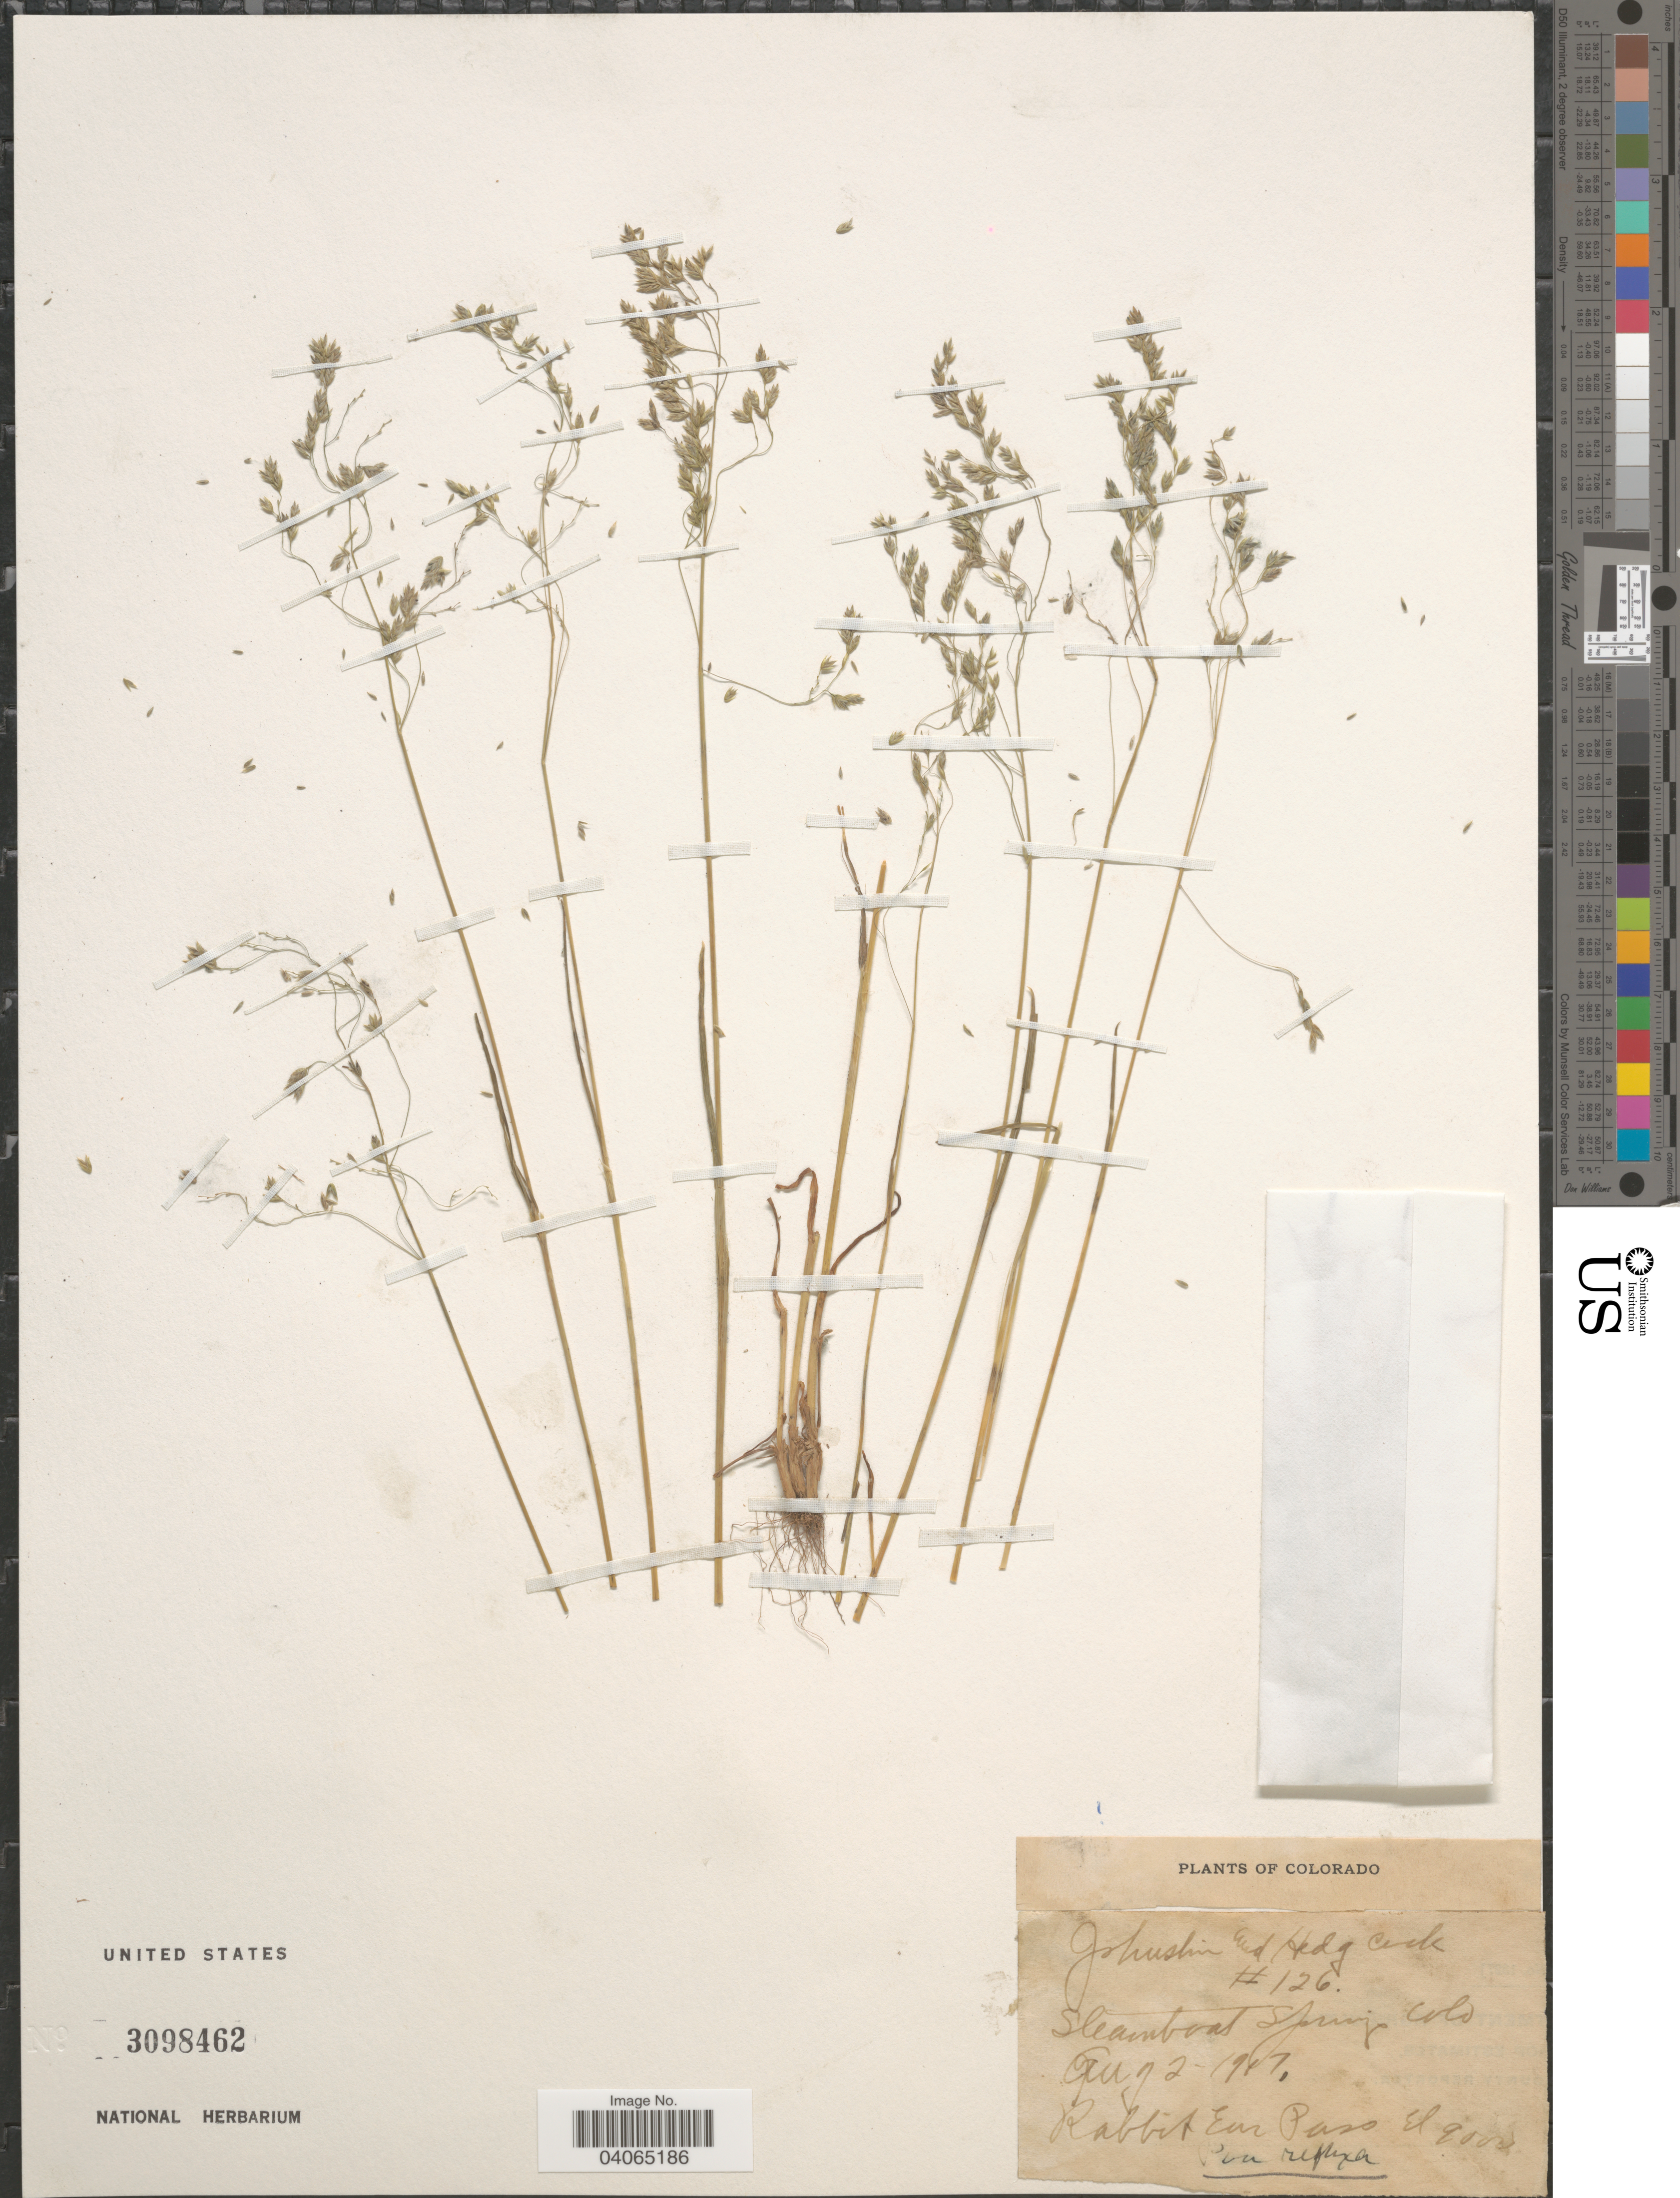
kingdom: Plantae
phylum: Tracheophyta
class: Liliopsida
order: Poales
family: Poaceae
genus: Poa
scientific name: Poa reflexa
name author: Vasey & Scribn.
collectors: J. Hedgwick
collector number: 126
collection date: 1917-08-02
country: United States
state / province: Colorado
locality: Steamboat Springs. Rabbit Ears Pass.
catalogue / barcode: US 3098462